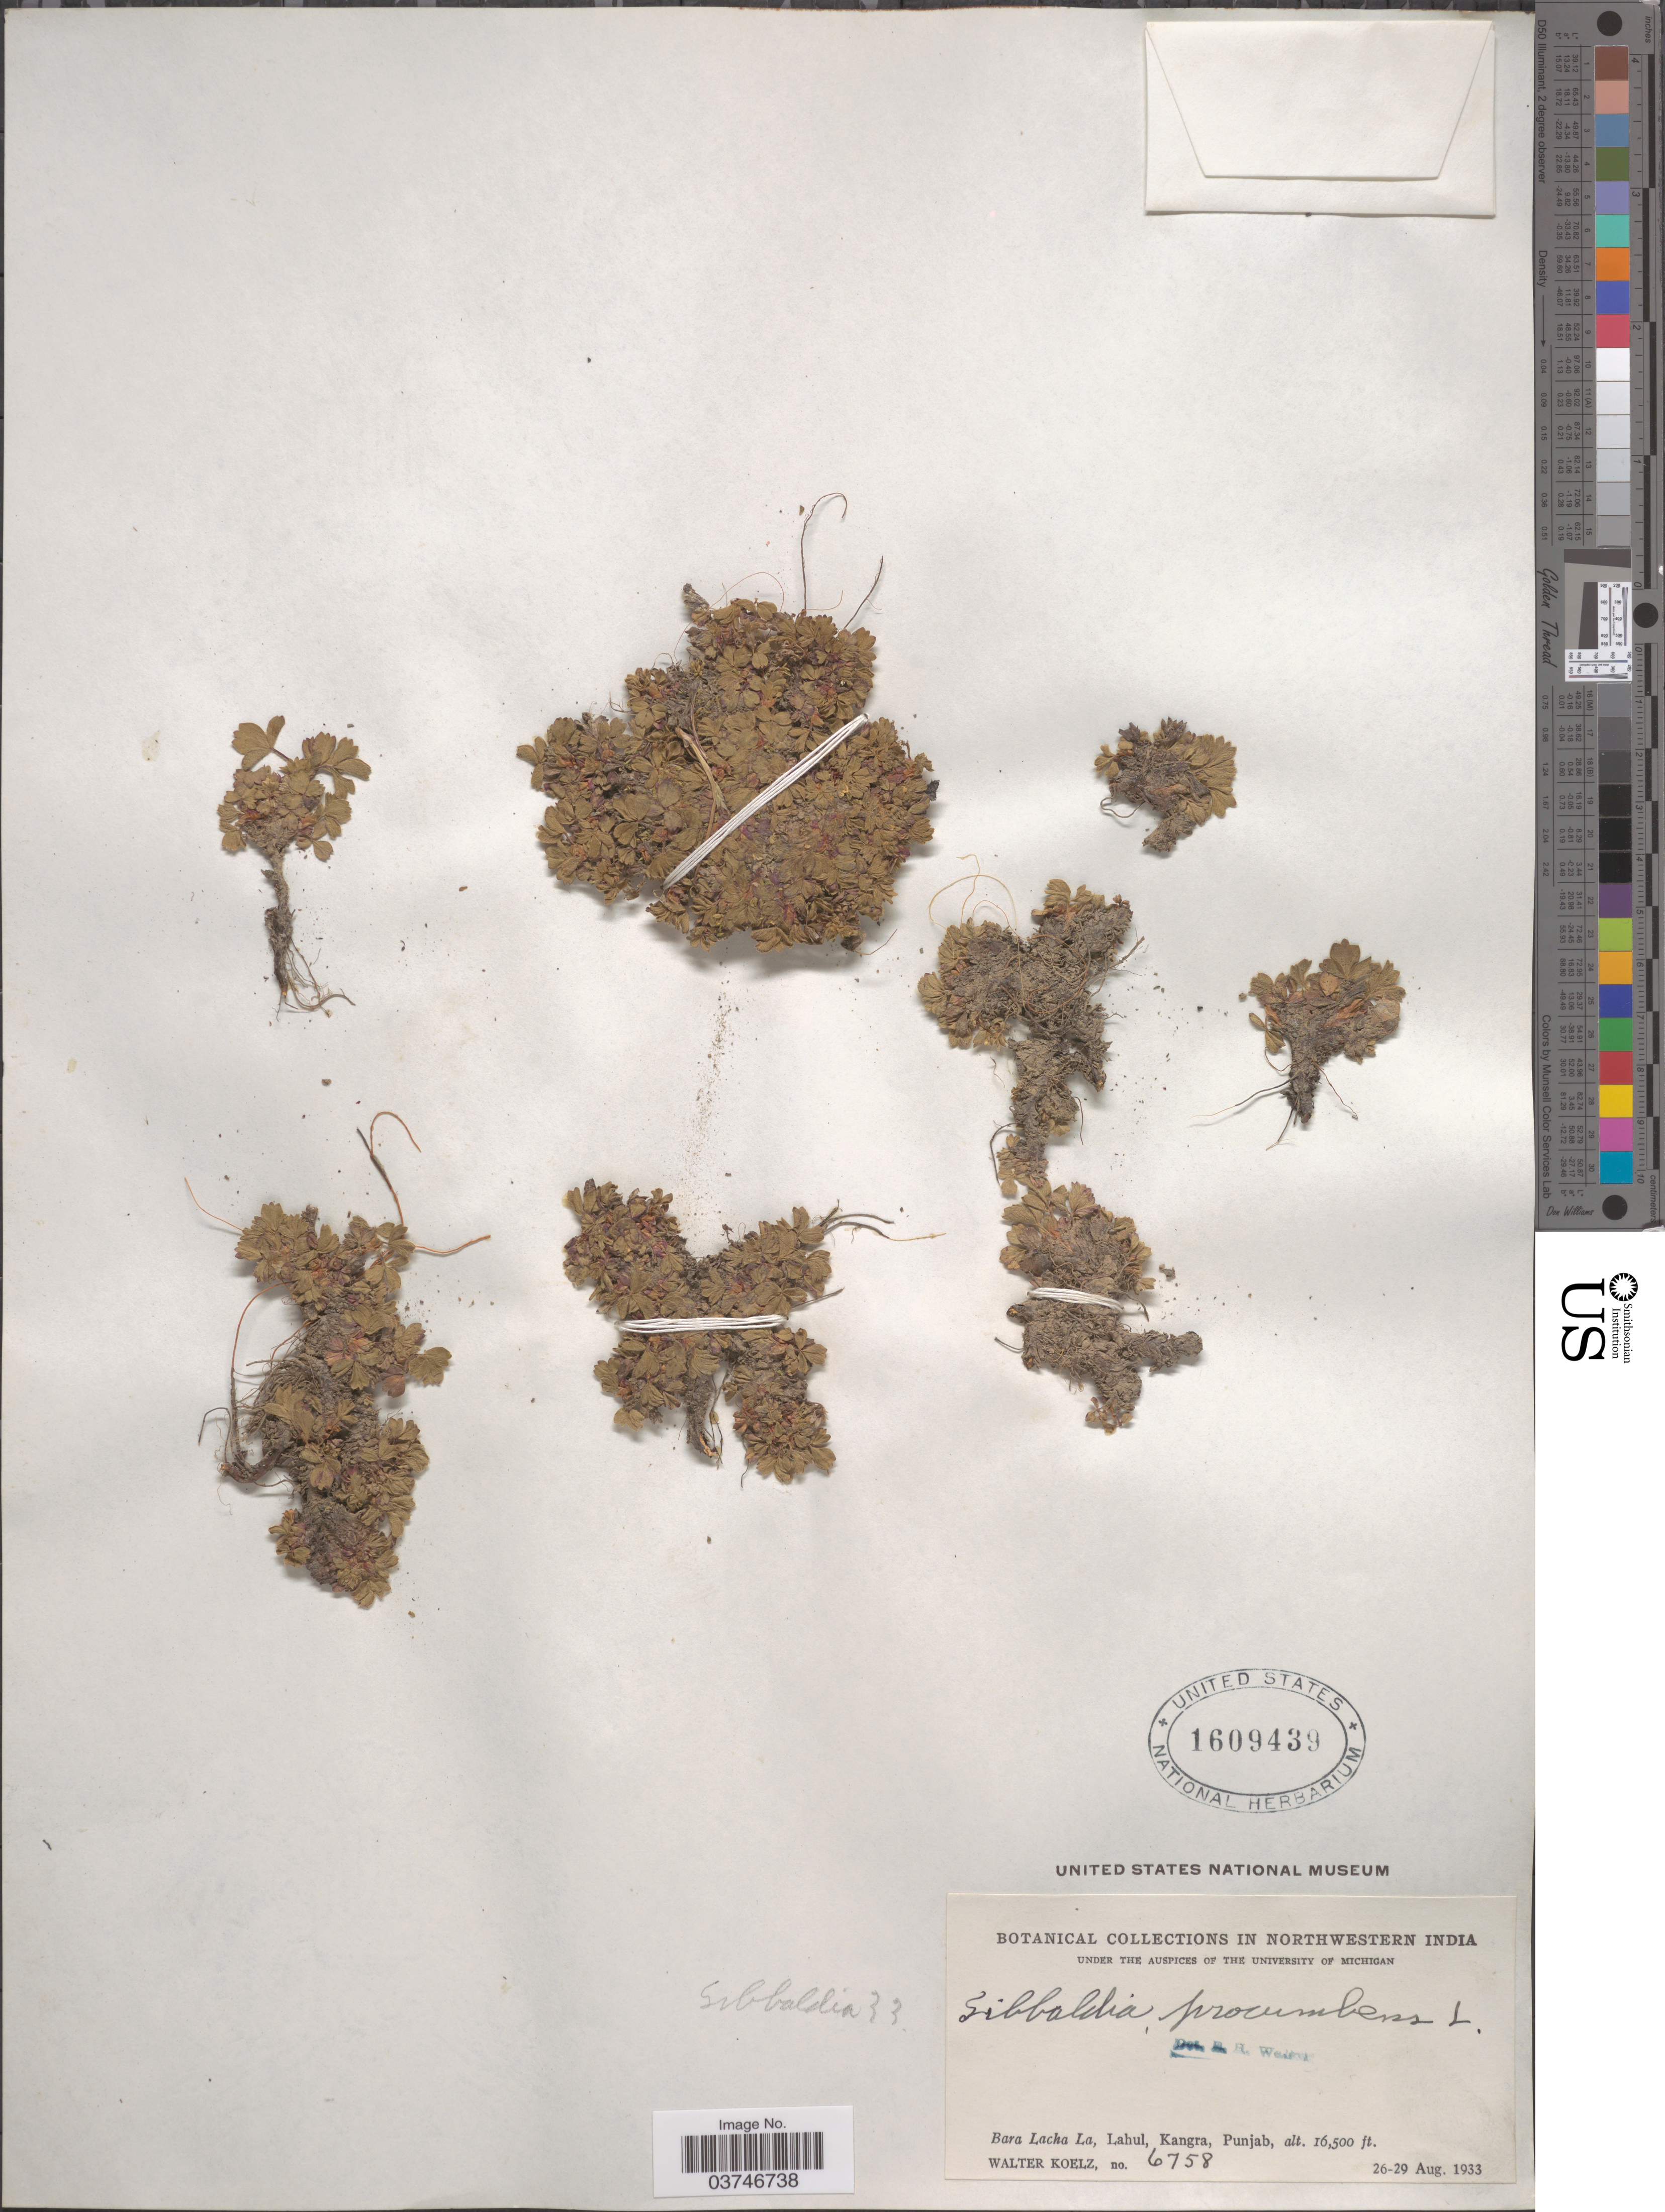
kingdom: Plantae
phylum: Tracheophyta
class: Magnoliopsida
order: Rosales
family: Rosaceae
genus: Sibbaldia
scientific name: Sibbaldia procumbens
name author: L.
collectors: W. N. Koelz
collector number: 6758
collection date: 1933-08-26/1933-08-29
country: India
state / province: Punjab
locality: Northwestern India. Bara Lacha La, Lahul, Kangra.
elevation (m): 5029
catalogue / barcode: US 1609439